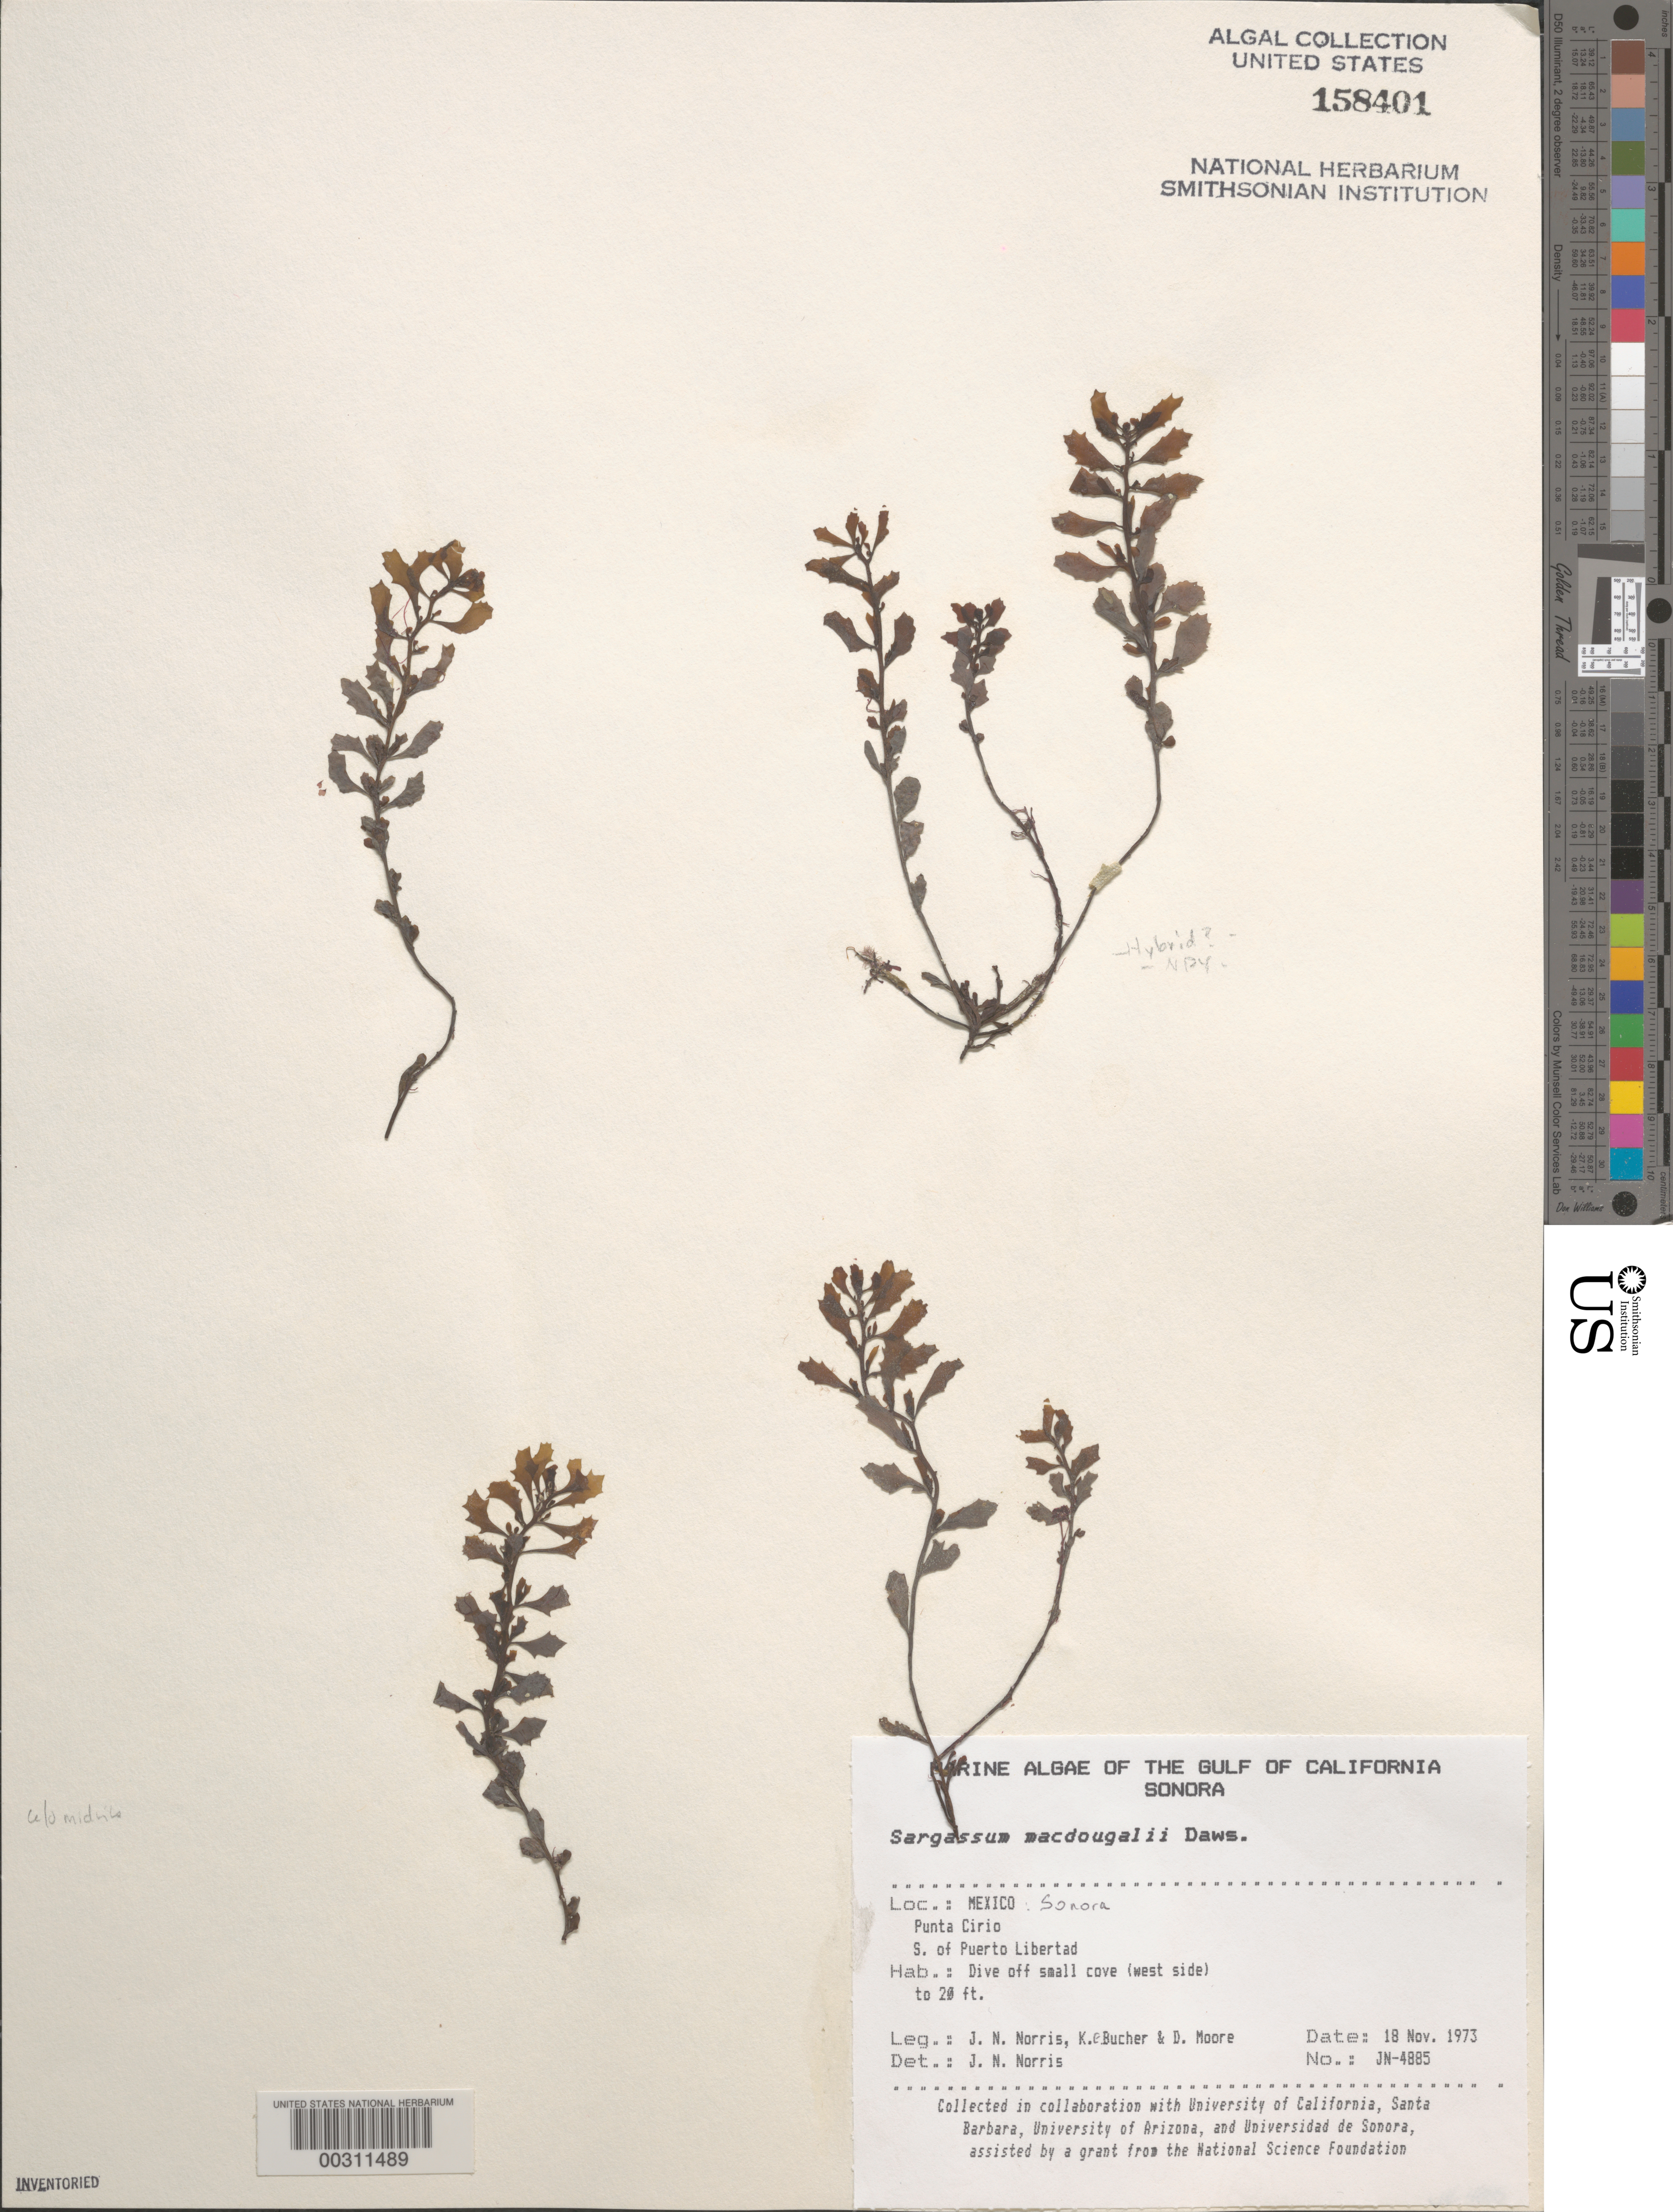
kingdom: Chromista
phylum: Ochrophyta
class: Phaeophyceae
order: Fucales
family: Sargassaceae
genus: Sargassum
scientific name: Sargassum macdougalii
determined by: Norris, James N.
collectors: J. N. Norris, K. E. Bucher & D. Moore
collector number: JN-4885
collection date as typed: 18 Nov 1973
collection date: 1973-11-18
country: Mexico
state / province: Sonora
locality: Punta Cirio south of Puerto Libertad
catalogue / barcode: US 158401